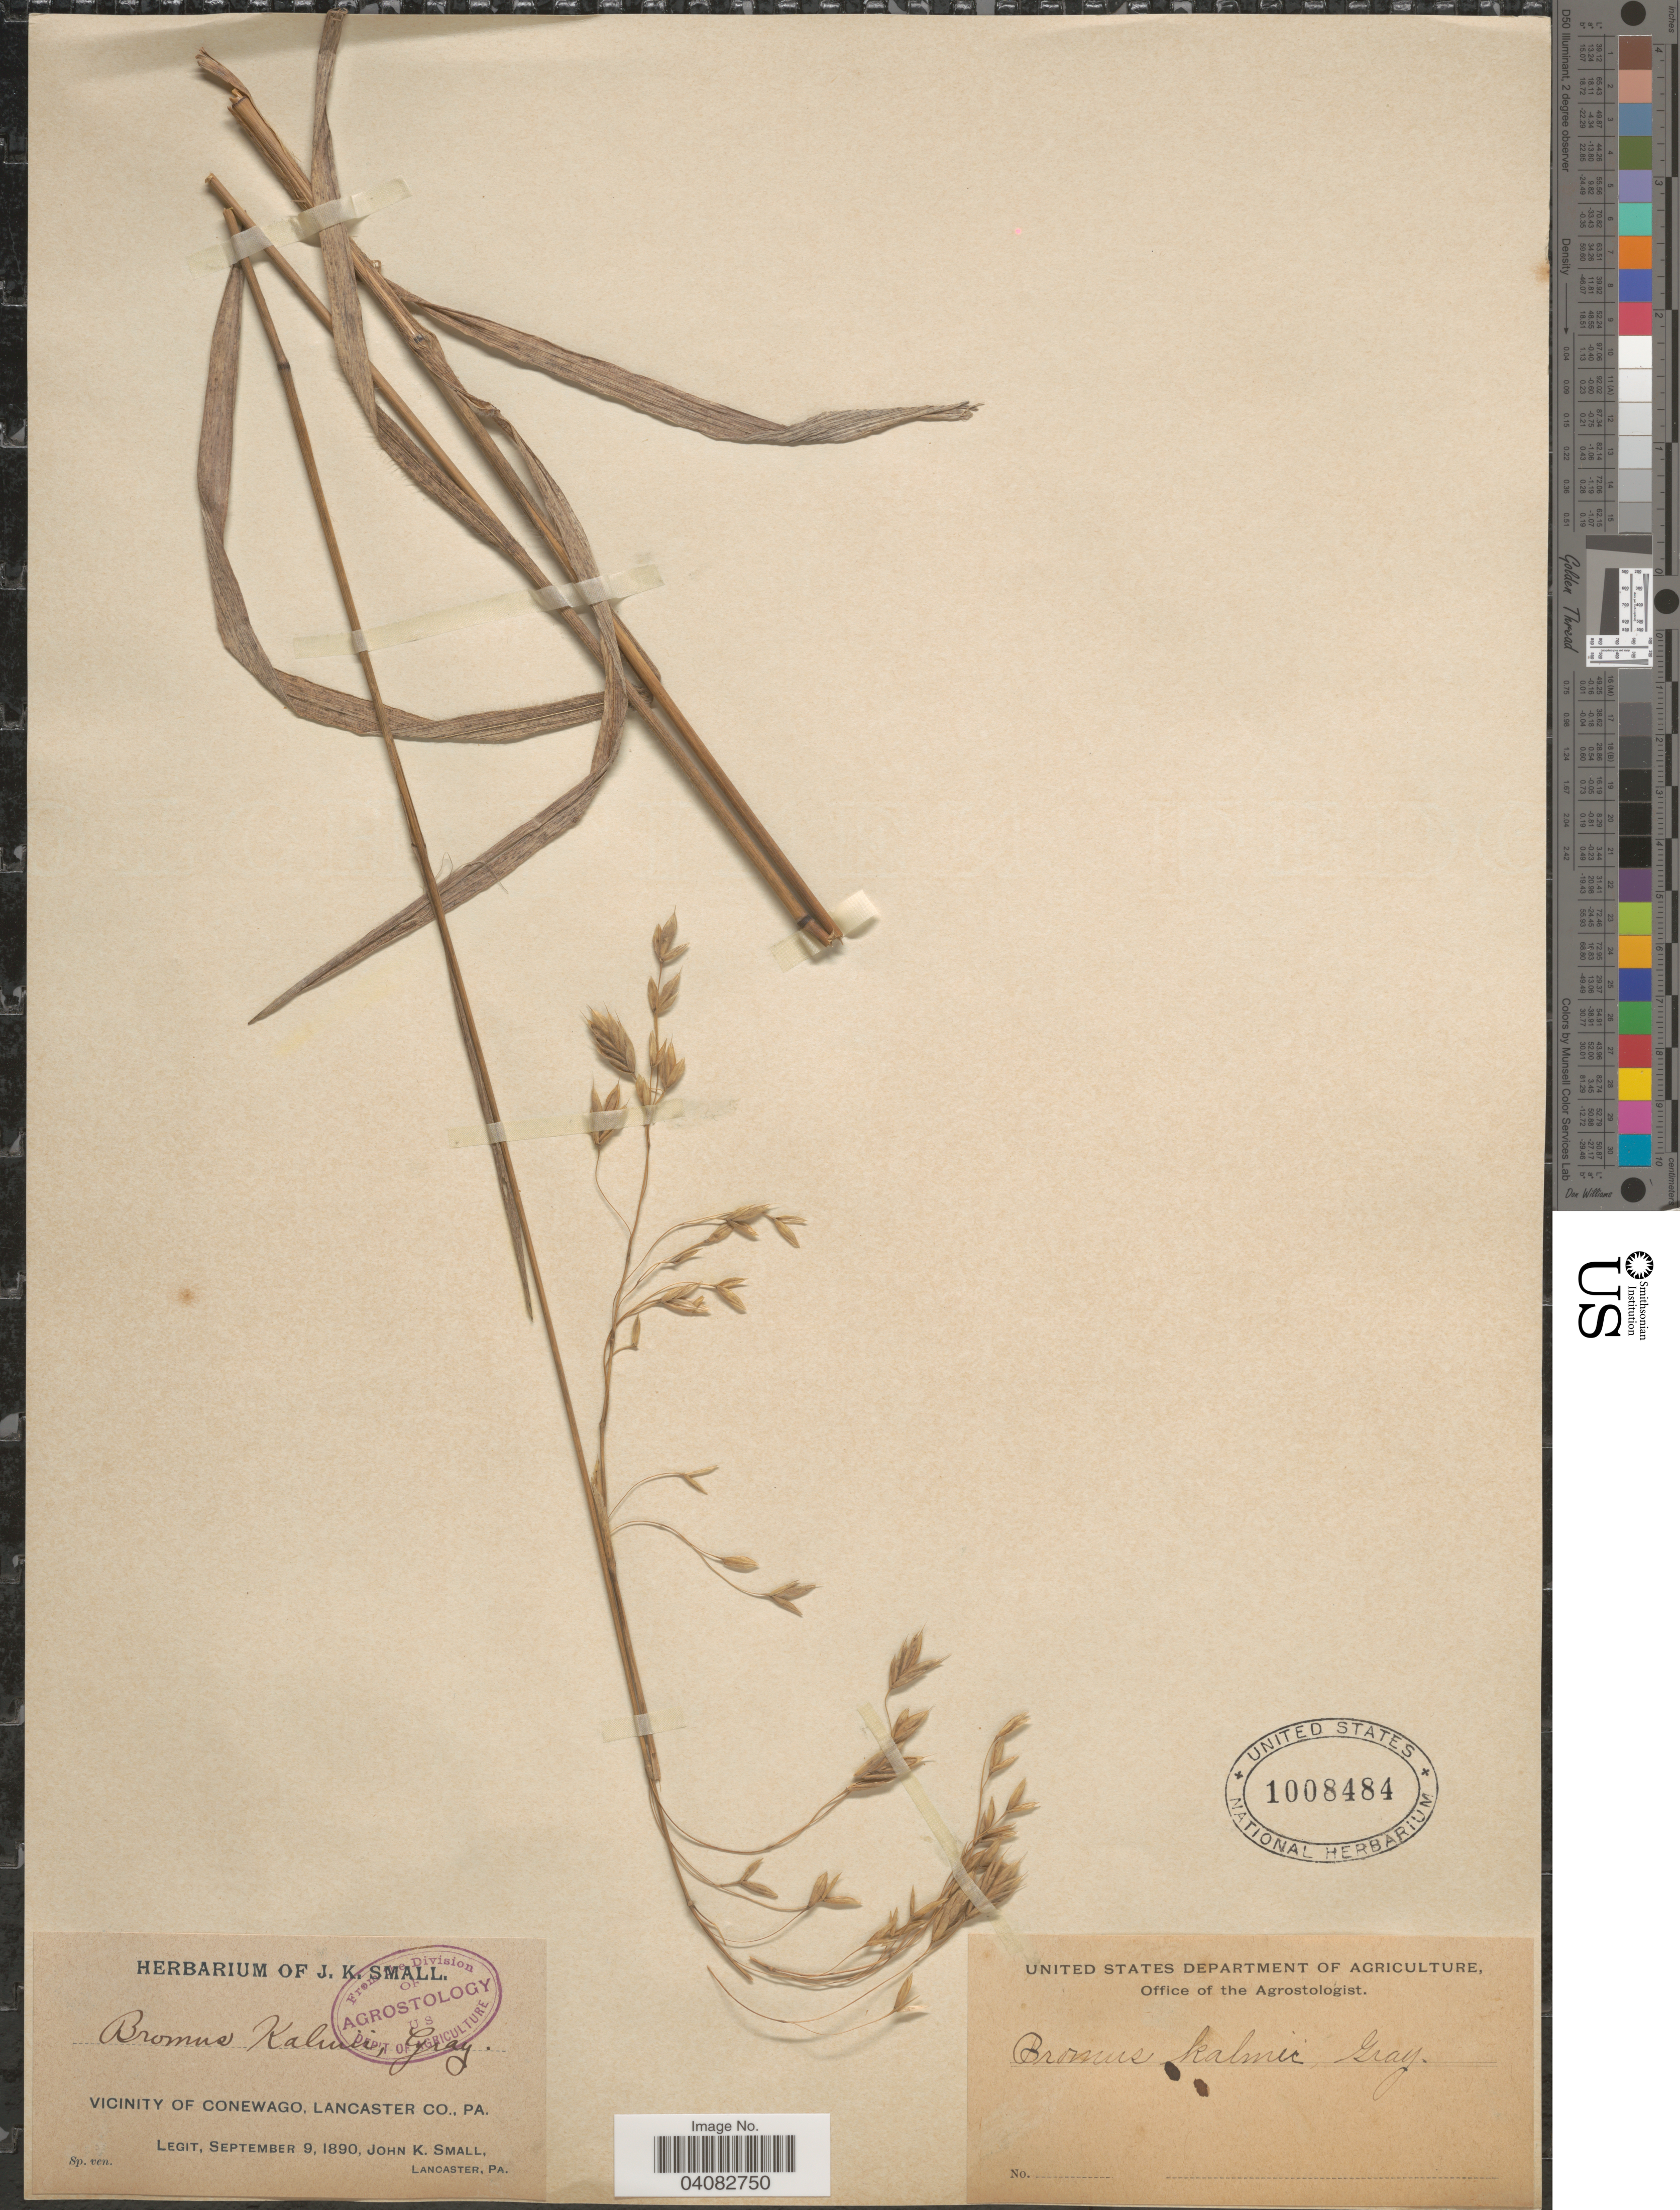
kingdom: Plantae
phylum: Tracheophyta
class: Liliopsida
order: Poales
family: Poaceae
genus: Bromus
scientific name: Bromus kalmii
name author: A. Gray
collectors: J. K. Small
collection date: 1890-09-08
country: United States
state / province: Pennsylvania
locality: Vicinity of Conewago, Lancaster Co.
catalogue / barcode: US 1008484